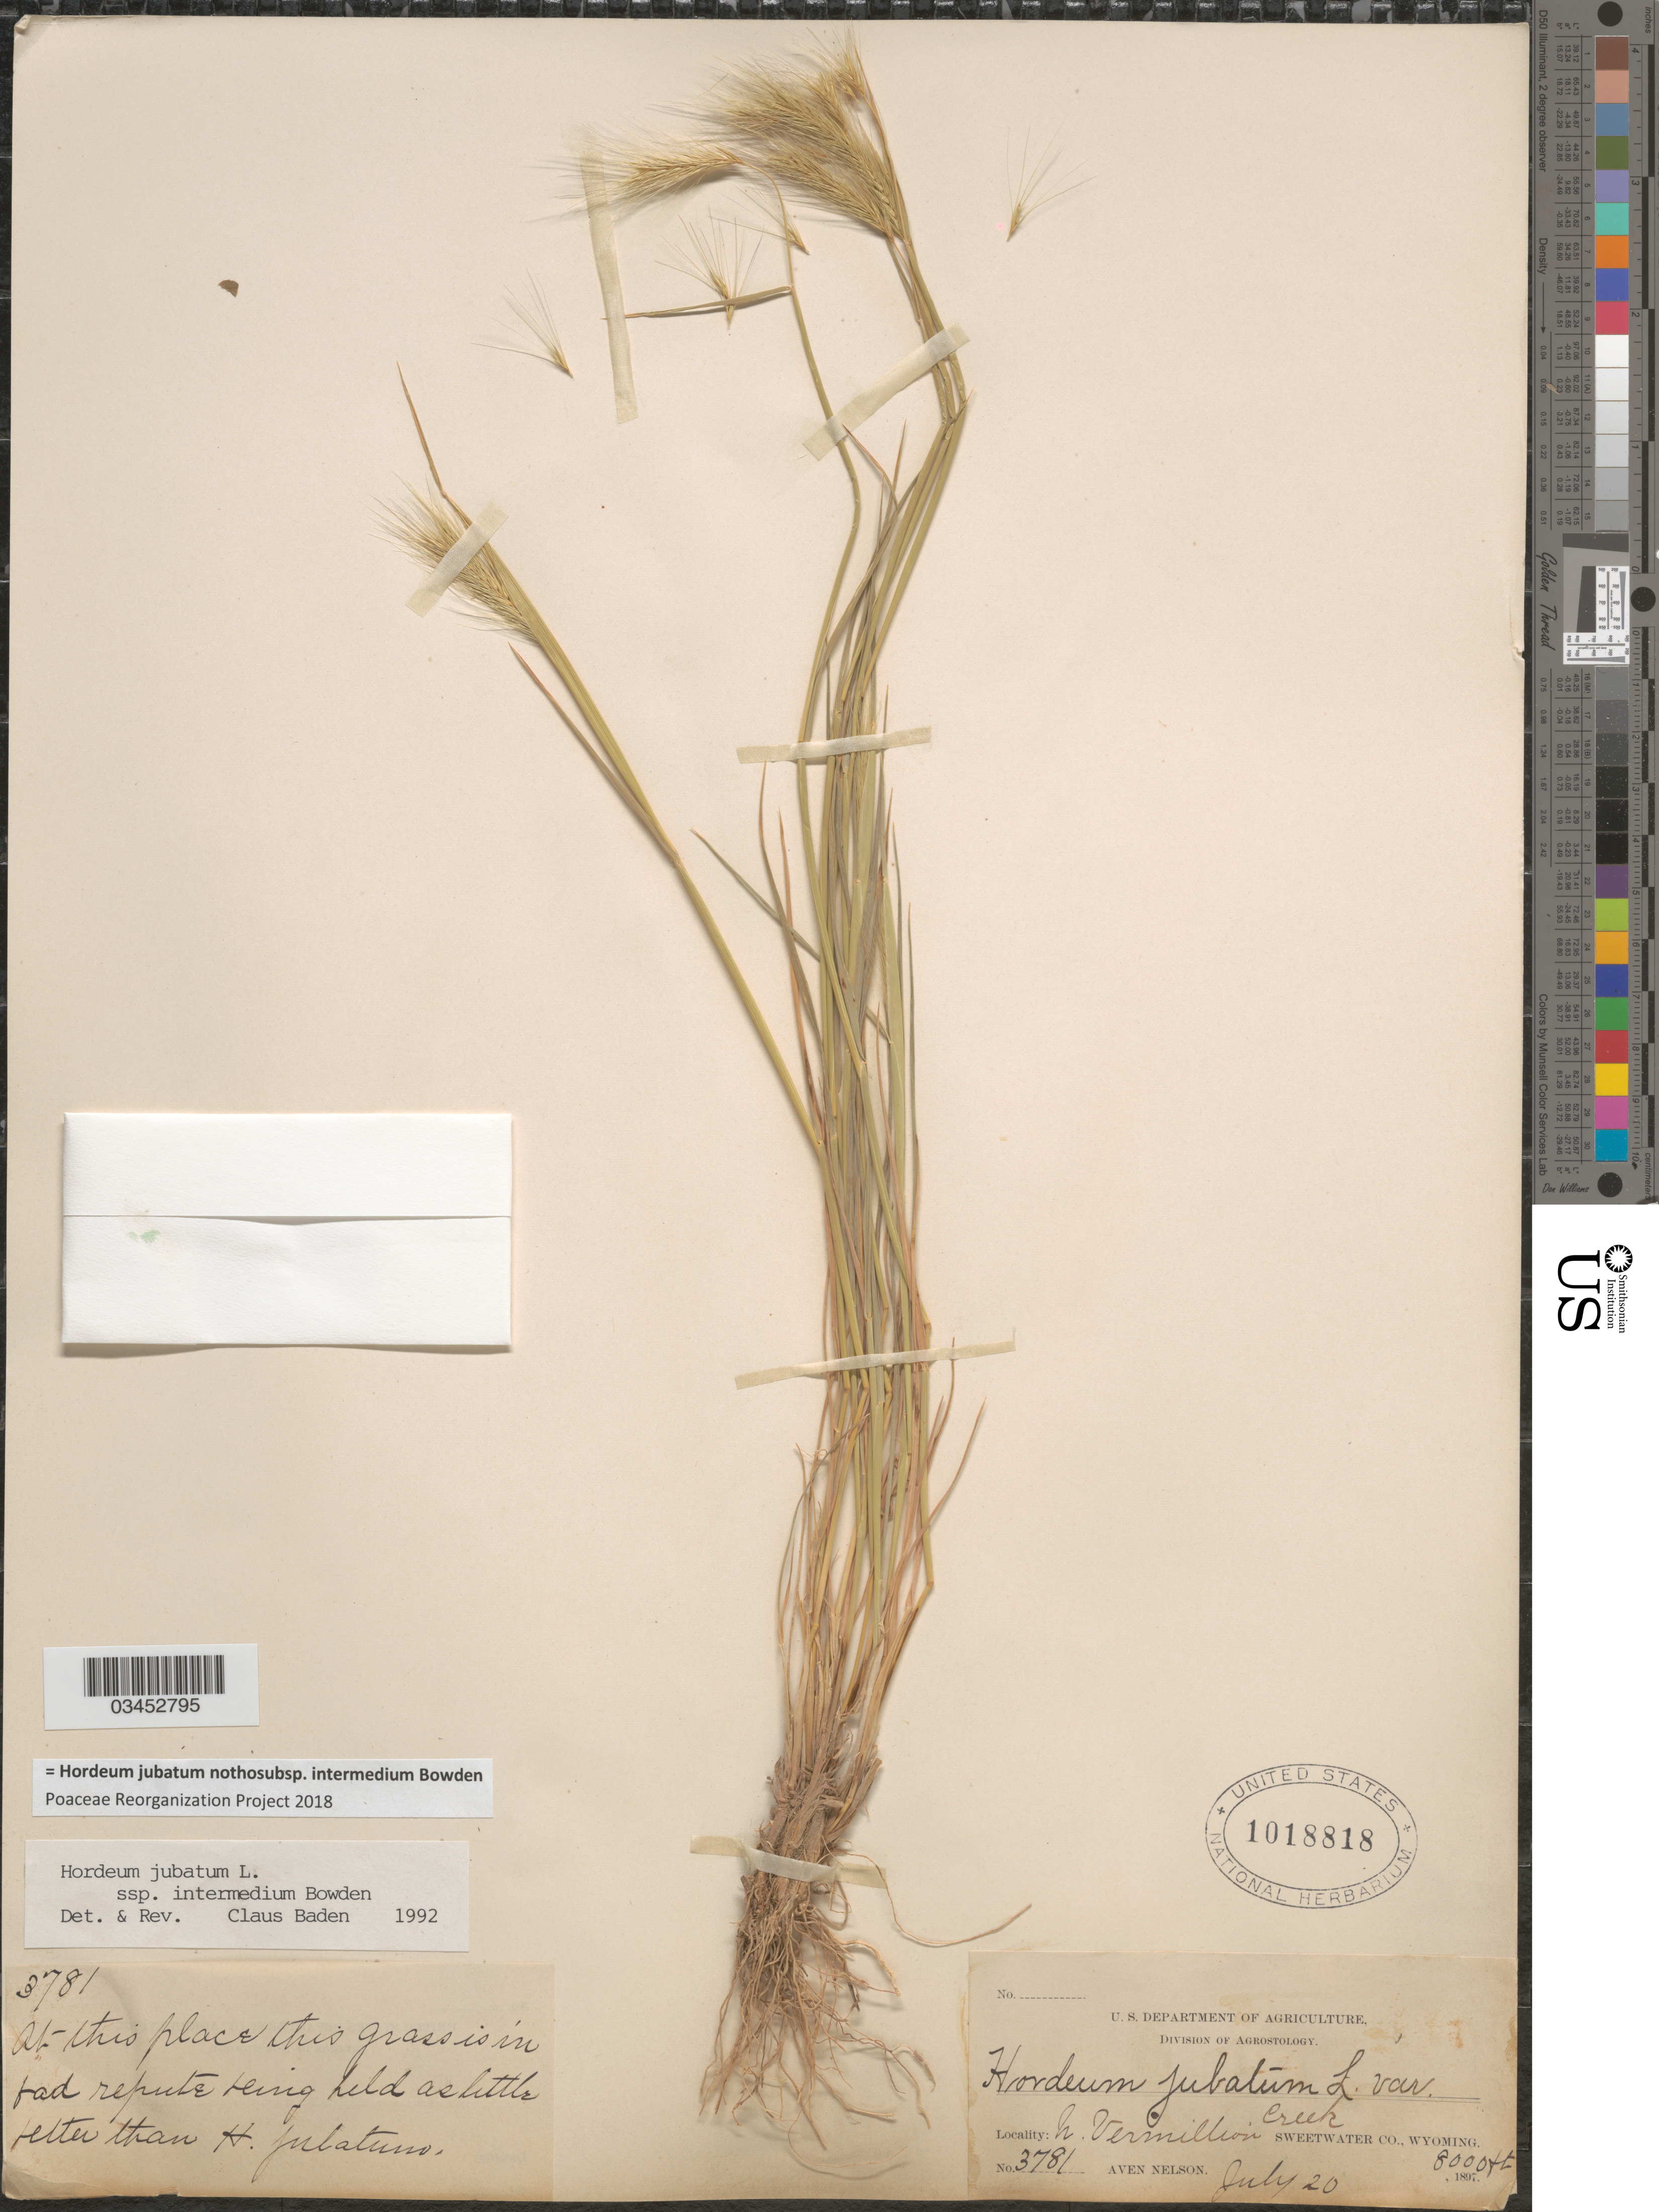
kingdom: Plantae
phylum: Tracheophyta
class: Liliopsida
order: Poales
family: Poaceae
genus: Hordeum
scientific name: Hordeum jubatum nothosubsp. intermedium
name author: Bowden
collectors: A. Nelson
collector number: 3781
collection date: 1897-07-20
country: United States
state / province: Wyoming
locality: N. Vermillion Creek. Sweetwater Co.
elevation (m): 2438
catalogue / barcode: US 1018818